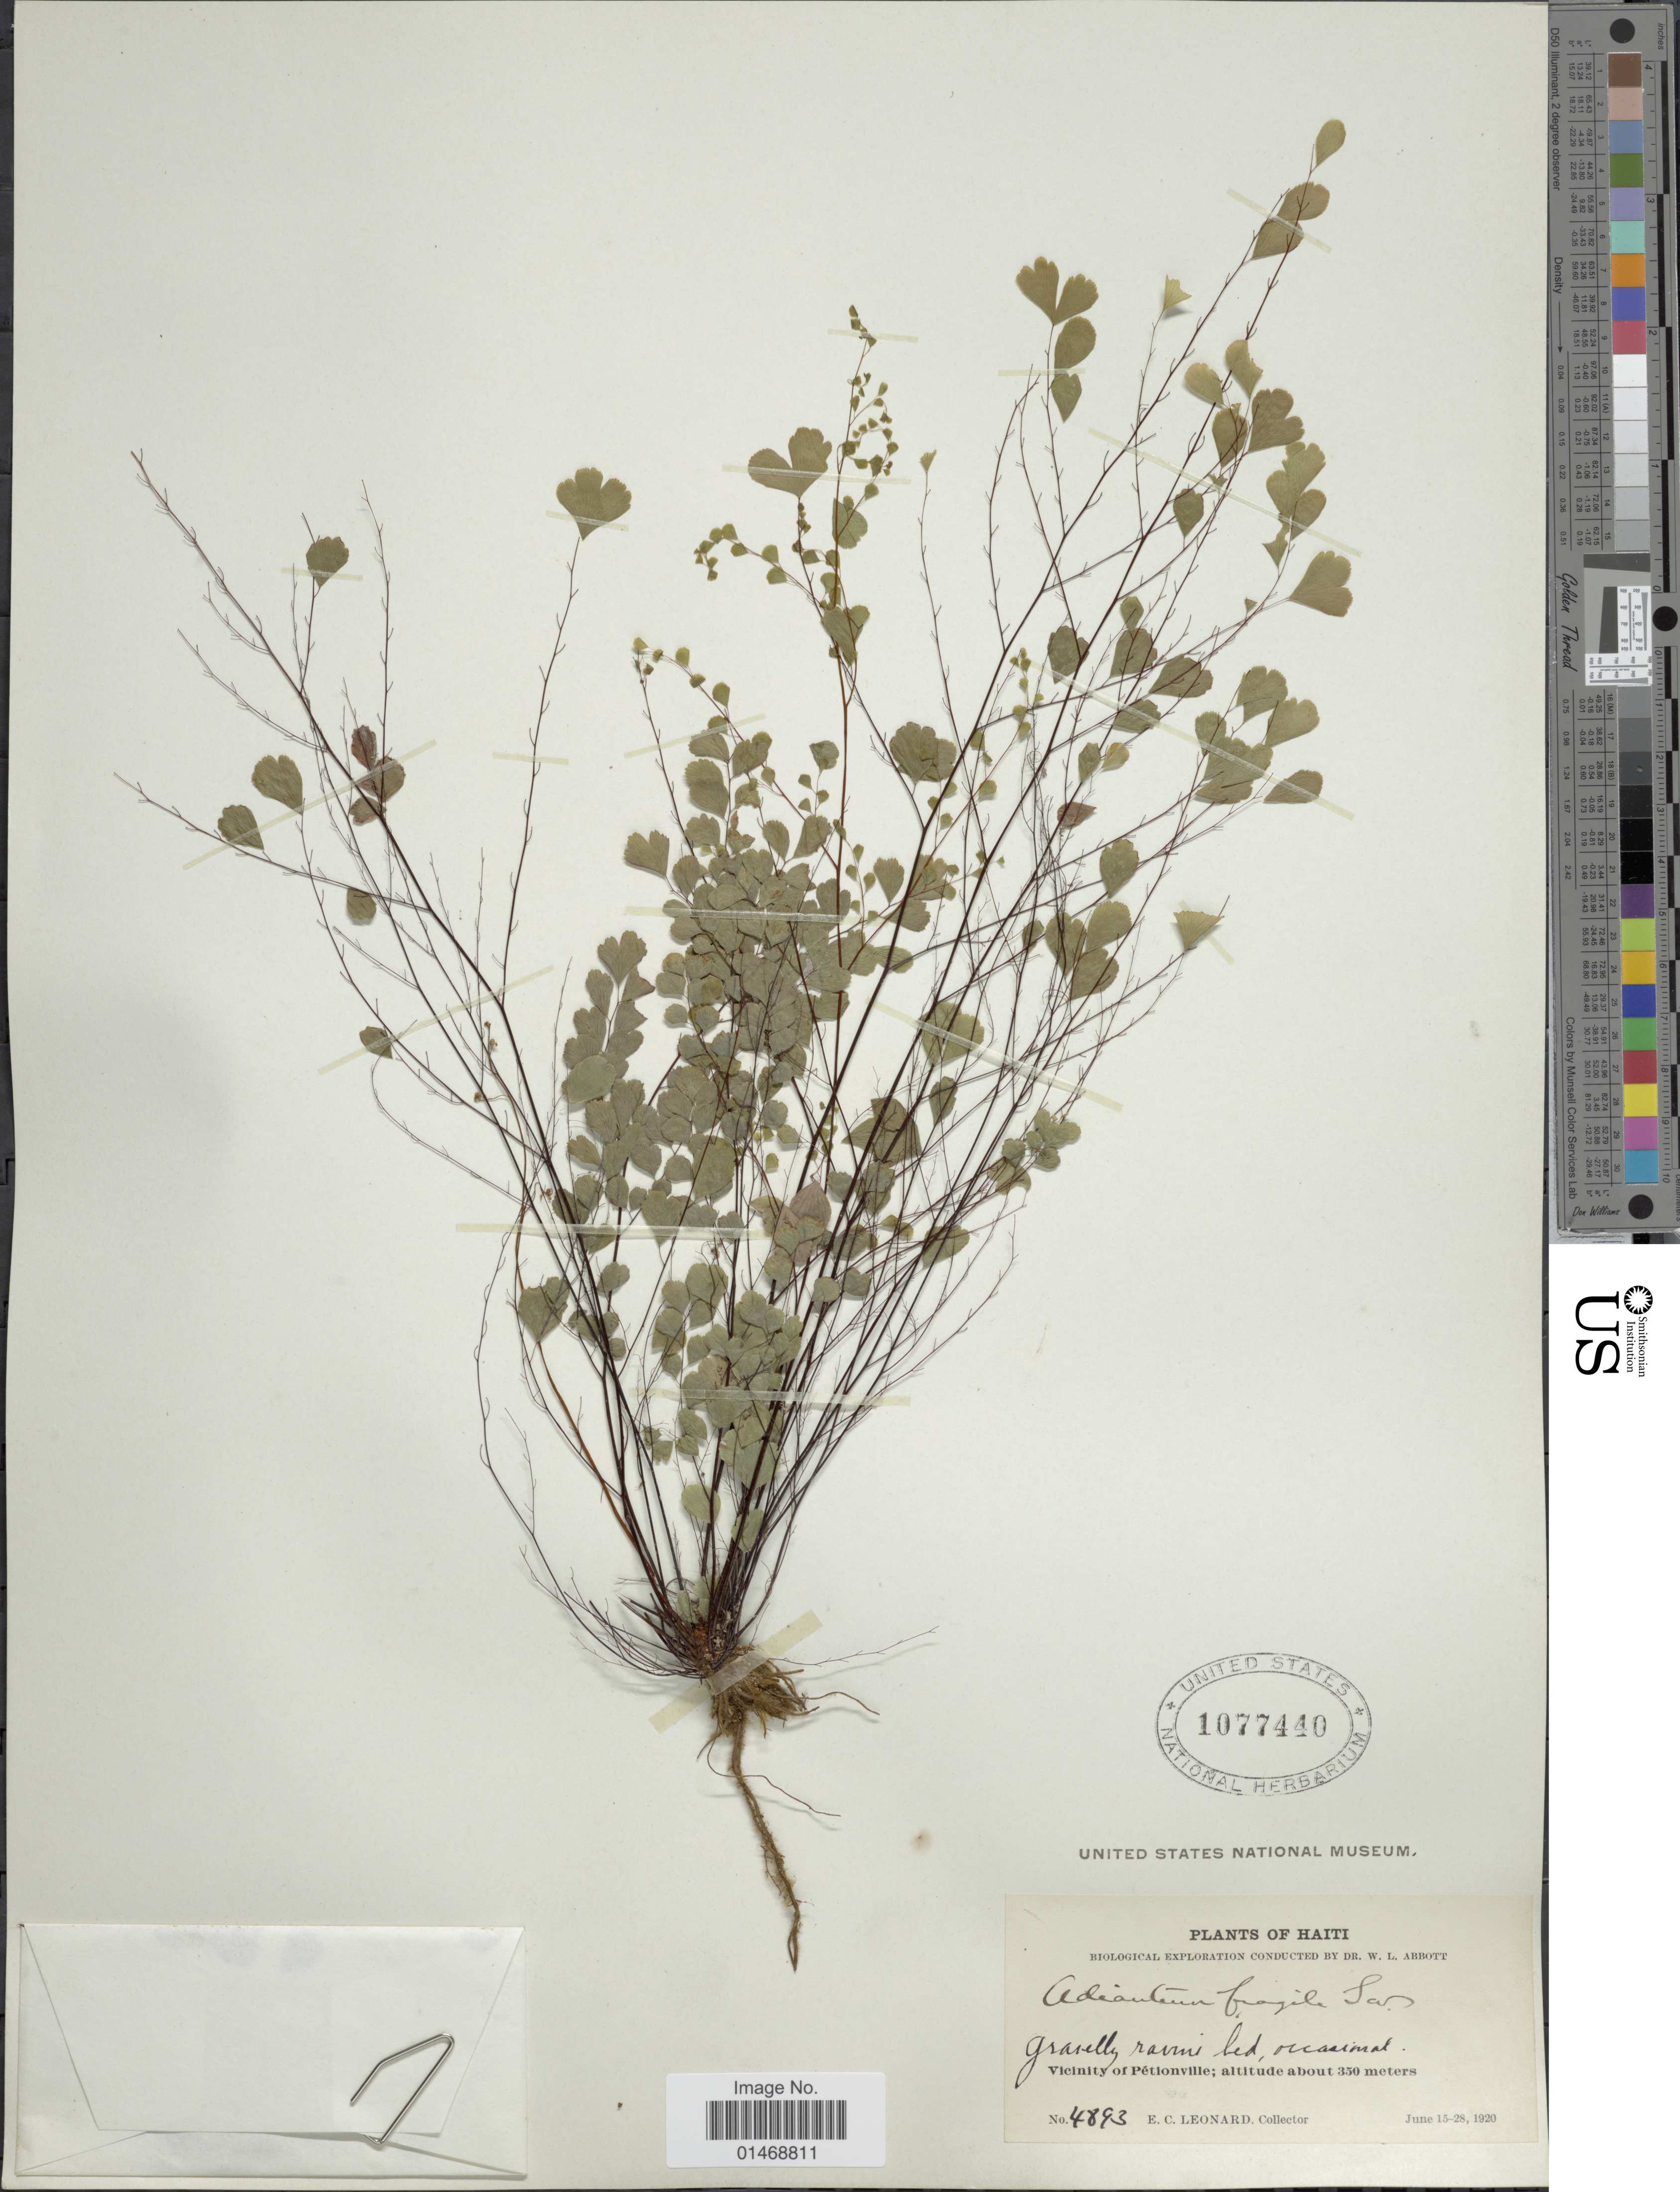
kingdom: Plantae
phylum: Tracheophyta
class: Polypodiopsida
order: Polypodiales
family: Pteridaceae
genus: Adiantum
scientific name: Adiantum fragile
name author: Sw.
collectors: E. C. Leonard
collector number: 4893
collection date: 1920-06-15/1920-06-28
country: Haiti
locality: Vicinity of Petionville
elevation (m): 350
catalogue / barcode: US 1077440